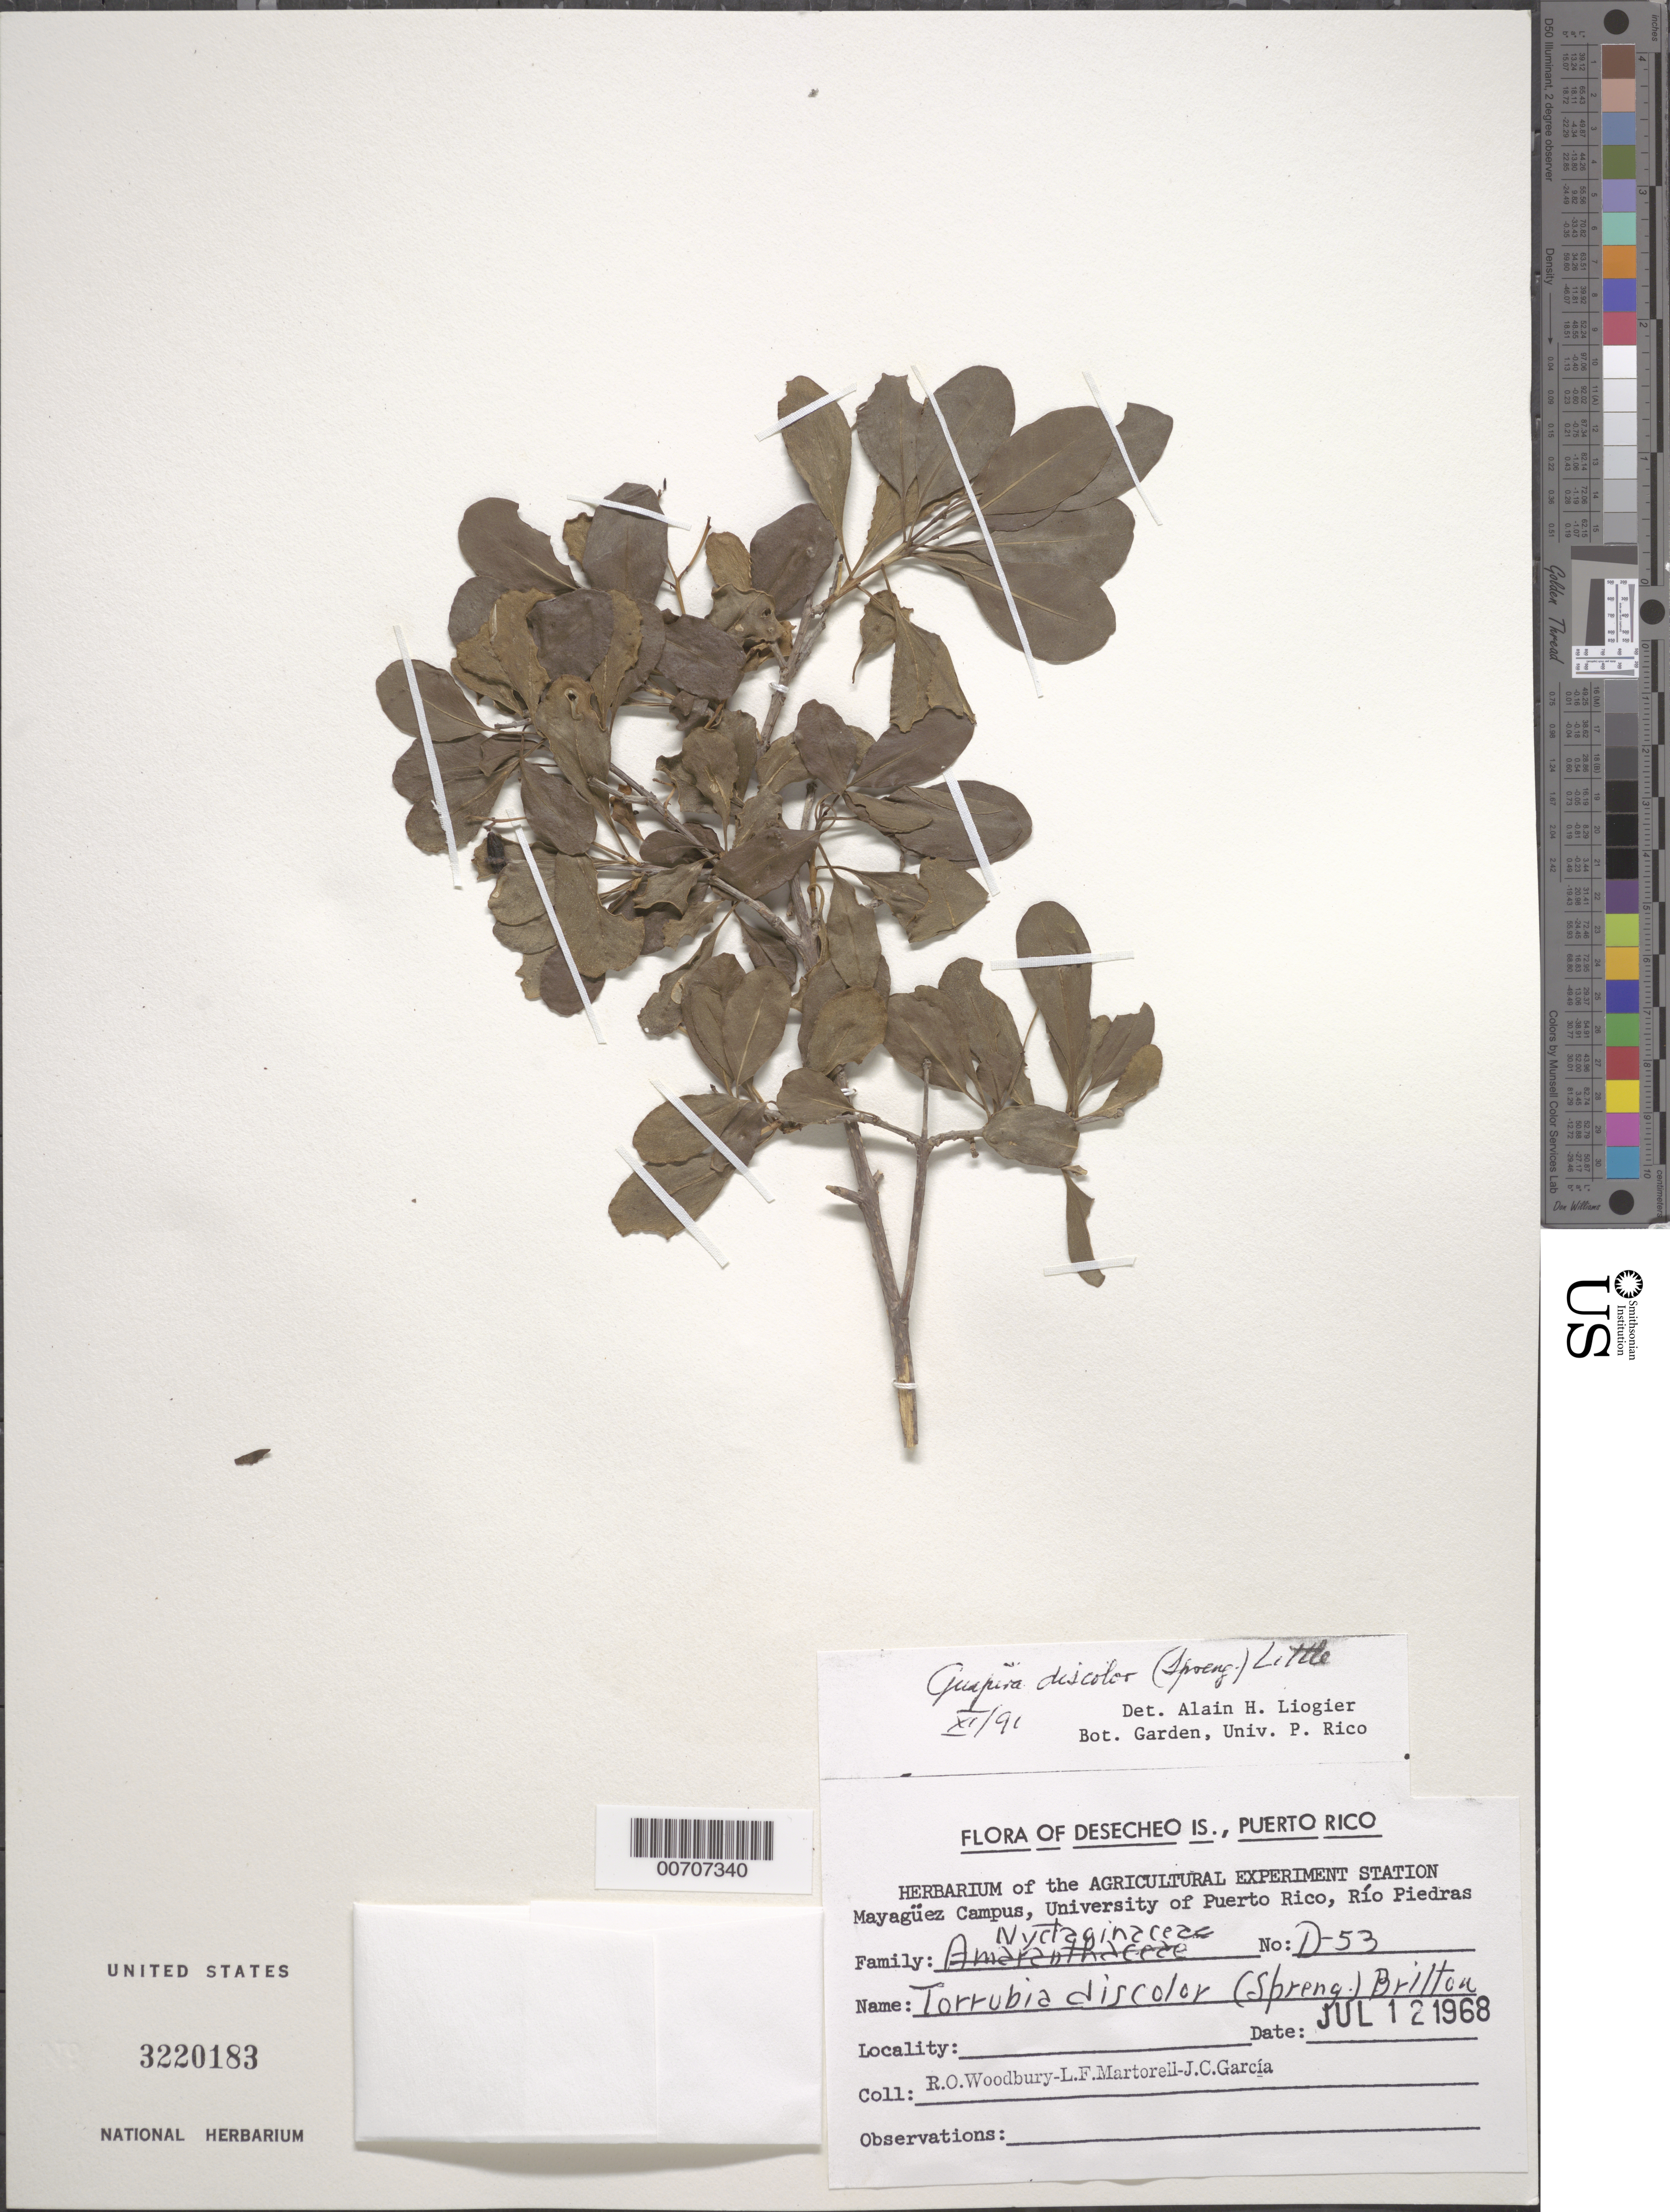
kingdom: Plantae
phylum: Tracheophyta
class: Magnoliopsida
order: Caryophyllales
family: Nyctaginaceae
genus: Guapira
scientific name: Guapira discolor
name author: (Spreng.) Little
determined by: Liogier, Alain H.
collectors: R. O. Woodbury, L. Martorell & J. C. García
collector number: D-53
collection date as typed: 12 Jul 1968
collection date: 1968-07-12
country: Puerto Rico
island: Desecheo Island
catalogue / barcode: US 3220183